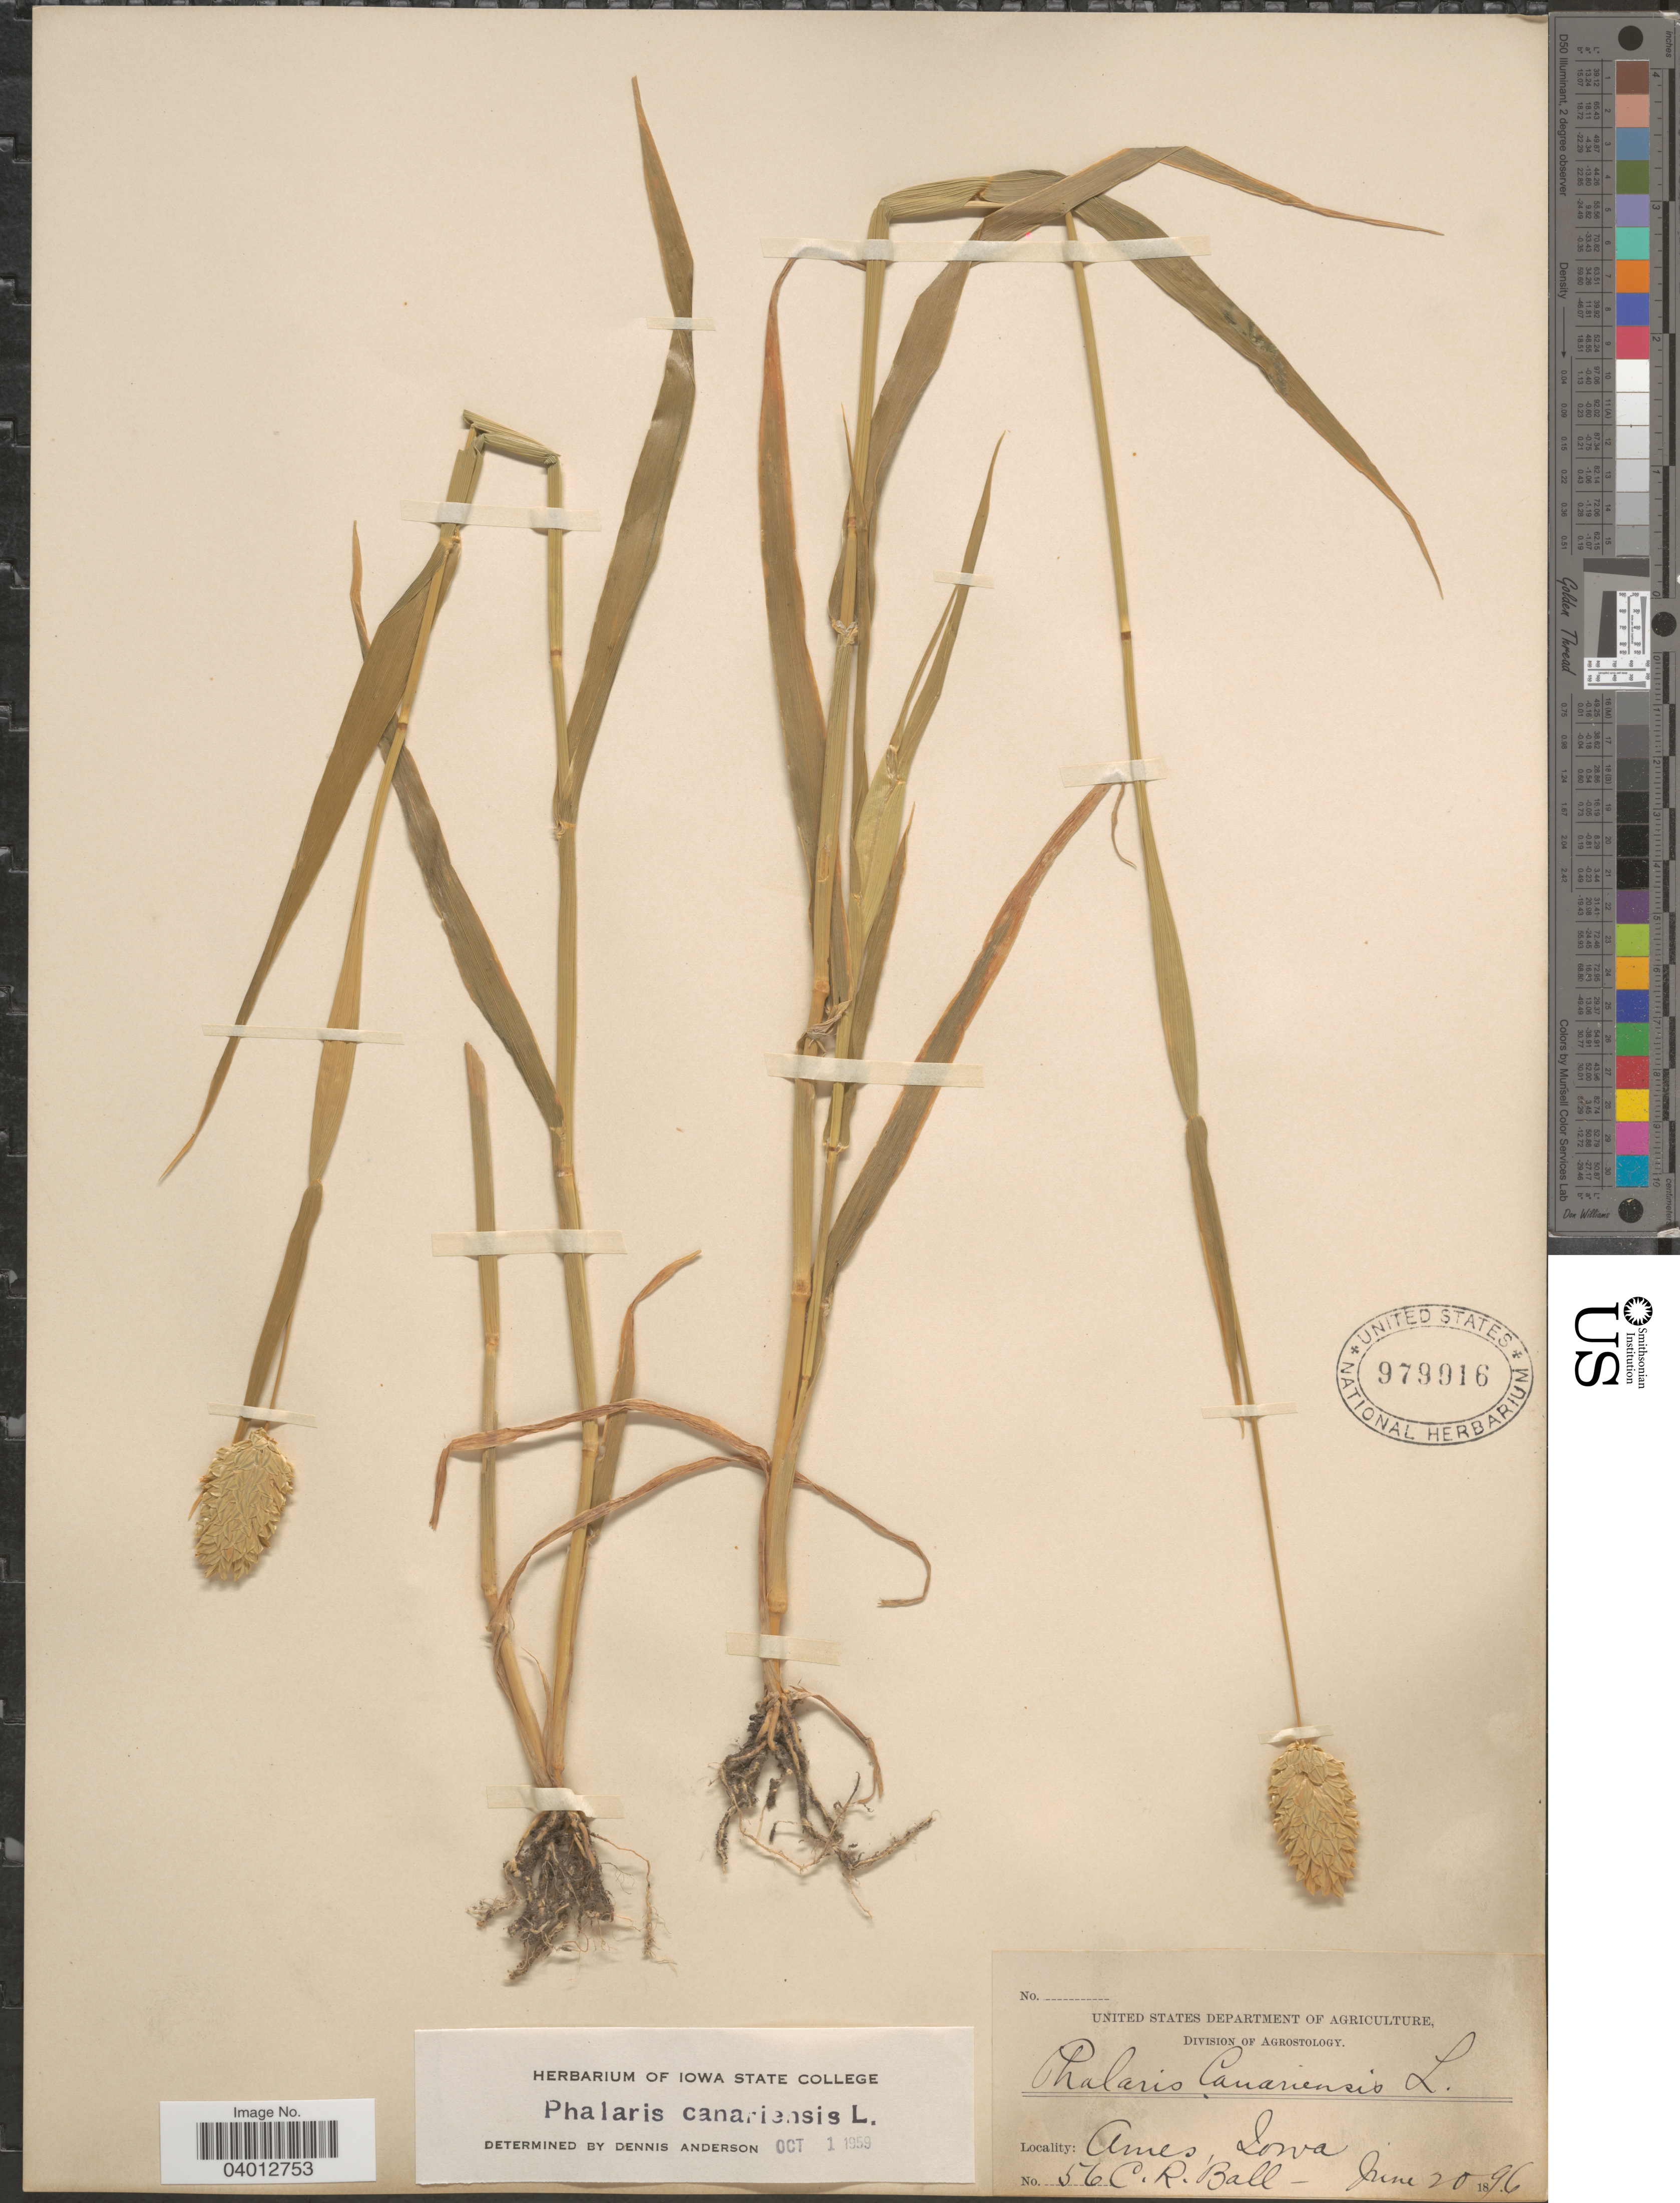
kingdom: Plantae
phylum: Tracheophyta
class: Liliopsida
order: Poales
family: Poaceae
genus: Phalaris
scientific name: Phalaris canariensis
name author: L.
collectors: C. R. Ball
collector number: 56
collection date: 1896-06-20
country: United States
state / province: Iowa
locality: Ames.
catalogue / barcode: US 979916